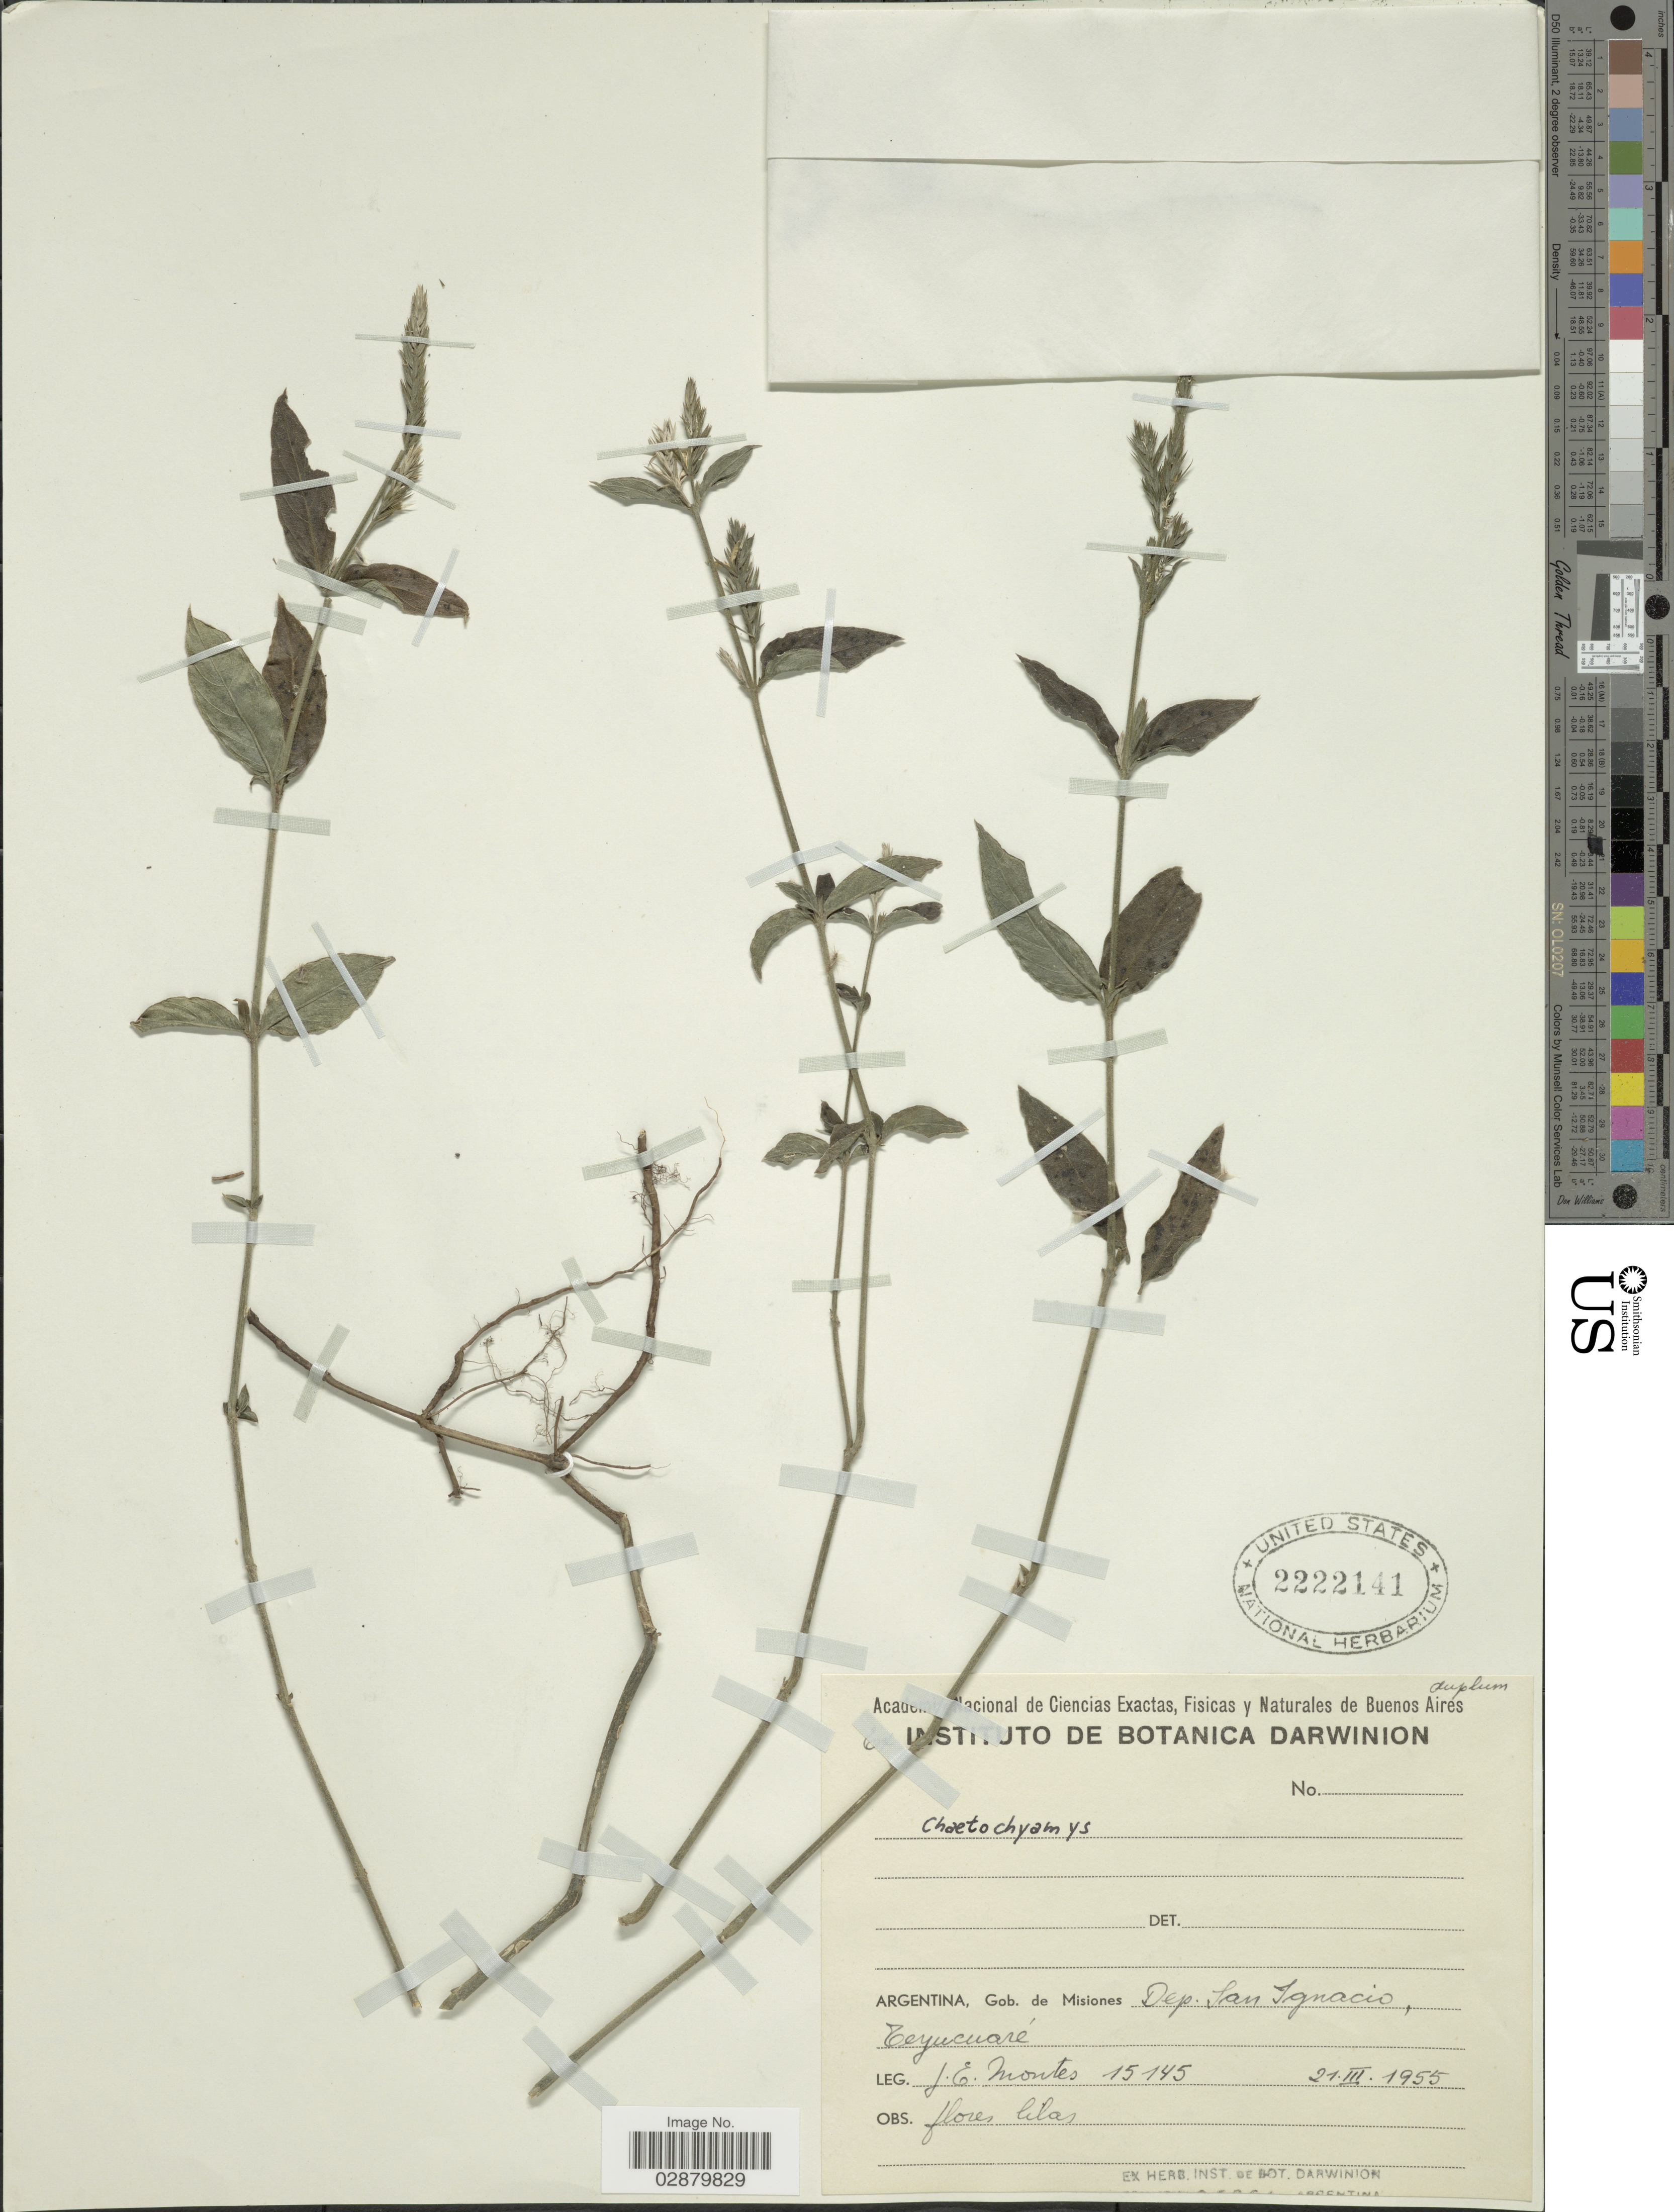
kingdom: Plantae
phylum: Tracheophyta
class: Magnoliopsida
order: Lamiales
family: Acanthaceae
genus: Justicia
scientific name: Justicia oblonga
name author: (Nees) Lindau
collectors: J. E. Montes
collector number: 15145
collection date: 1955-03-21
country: Argentina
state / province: Misiones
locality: Gob. de Misiones, Dep. San Ignacio, Teyucuaré.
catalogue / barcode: US 2222141